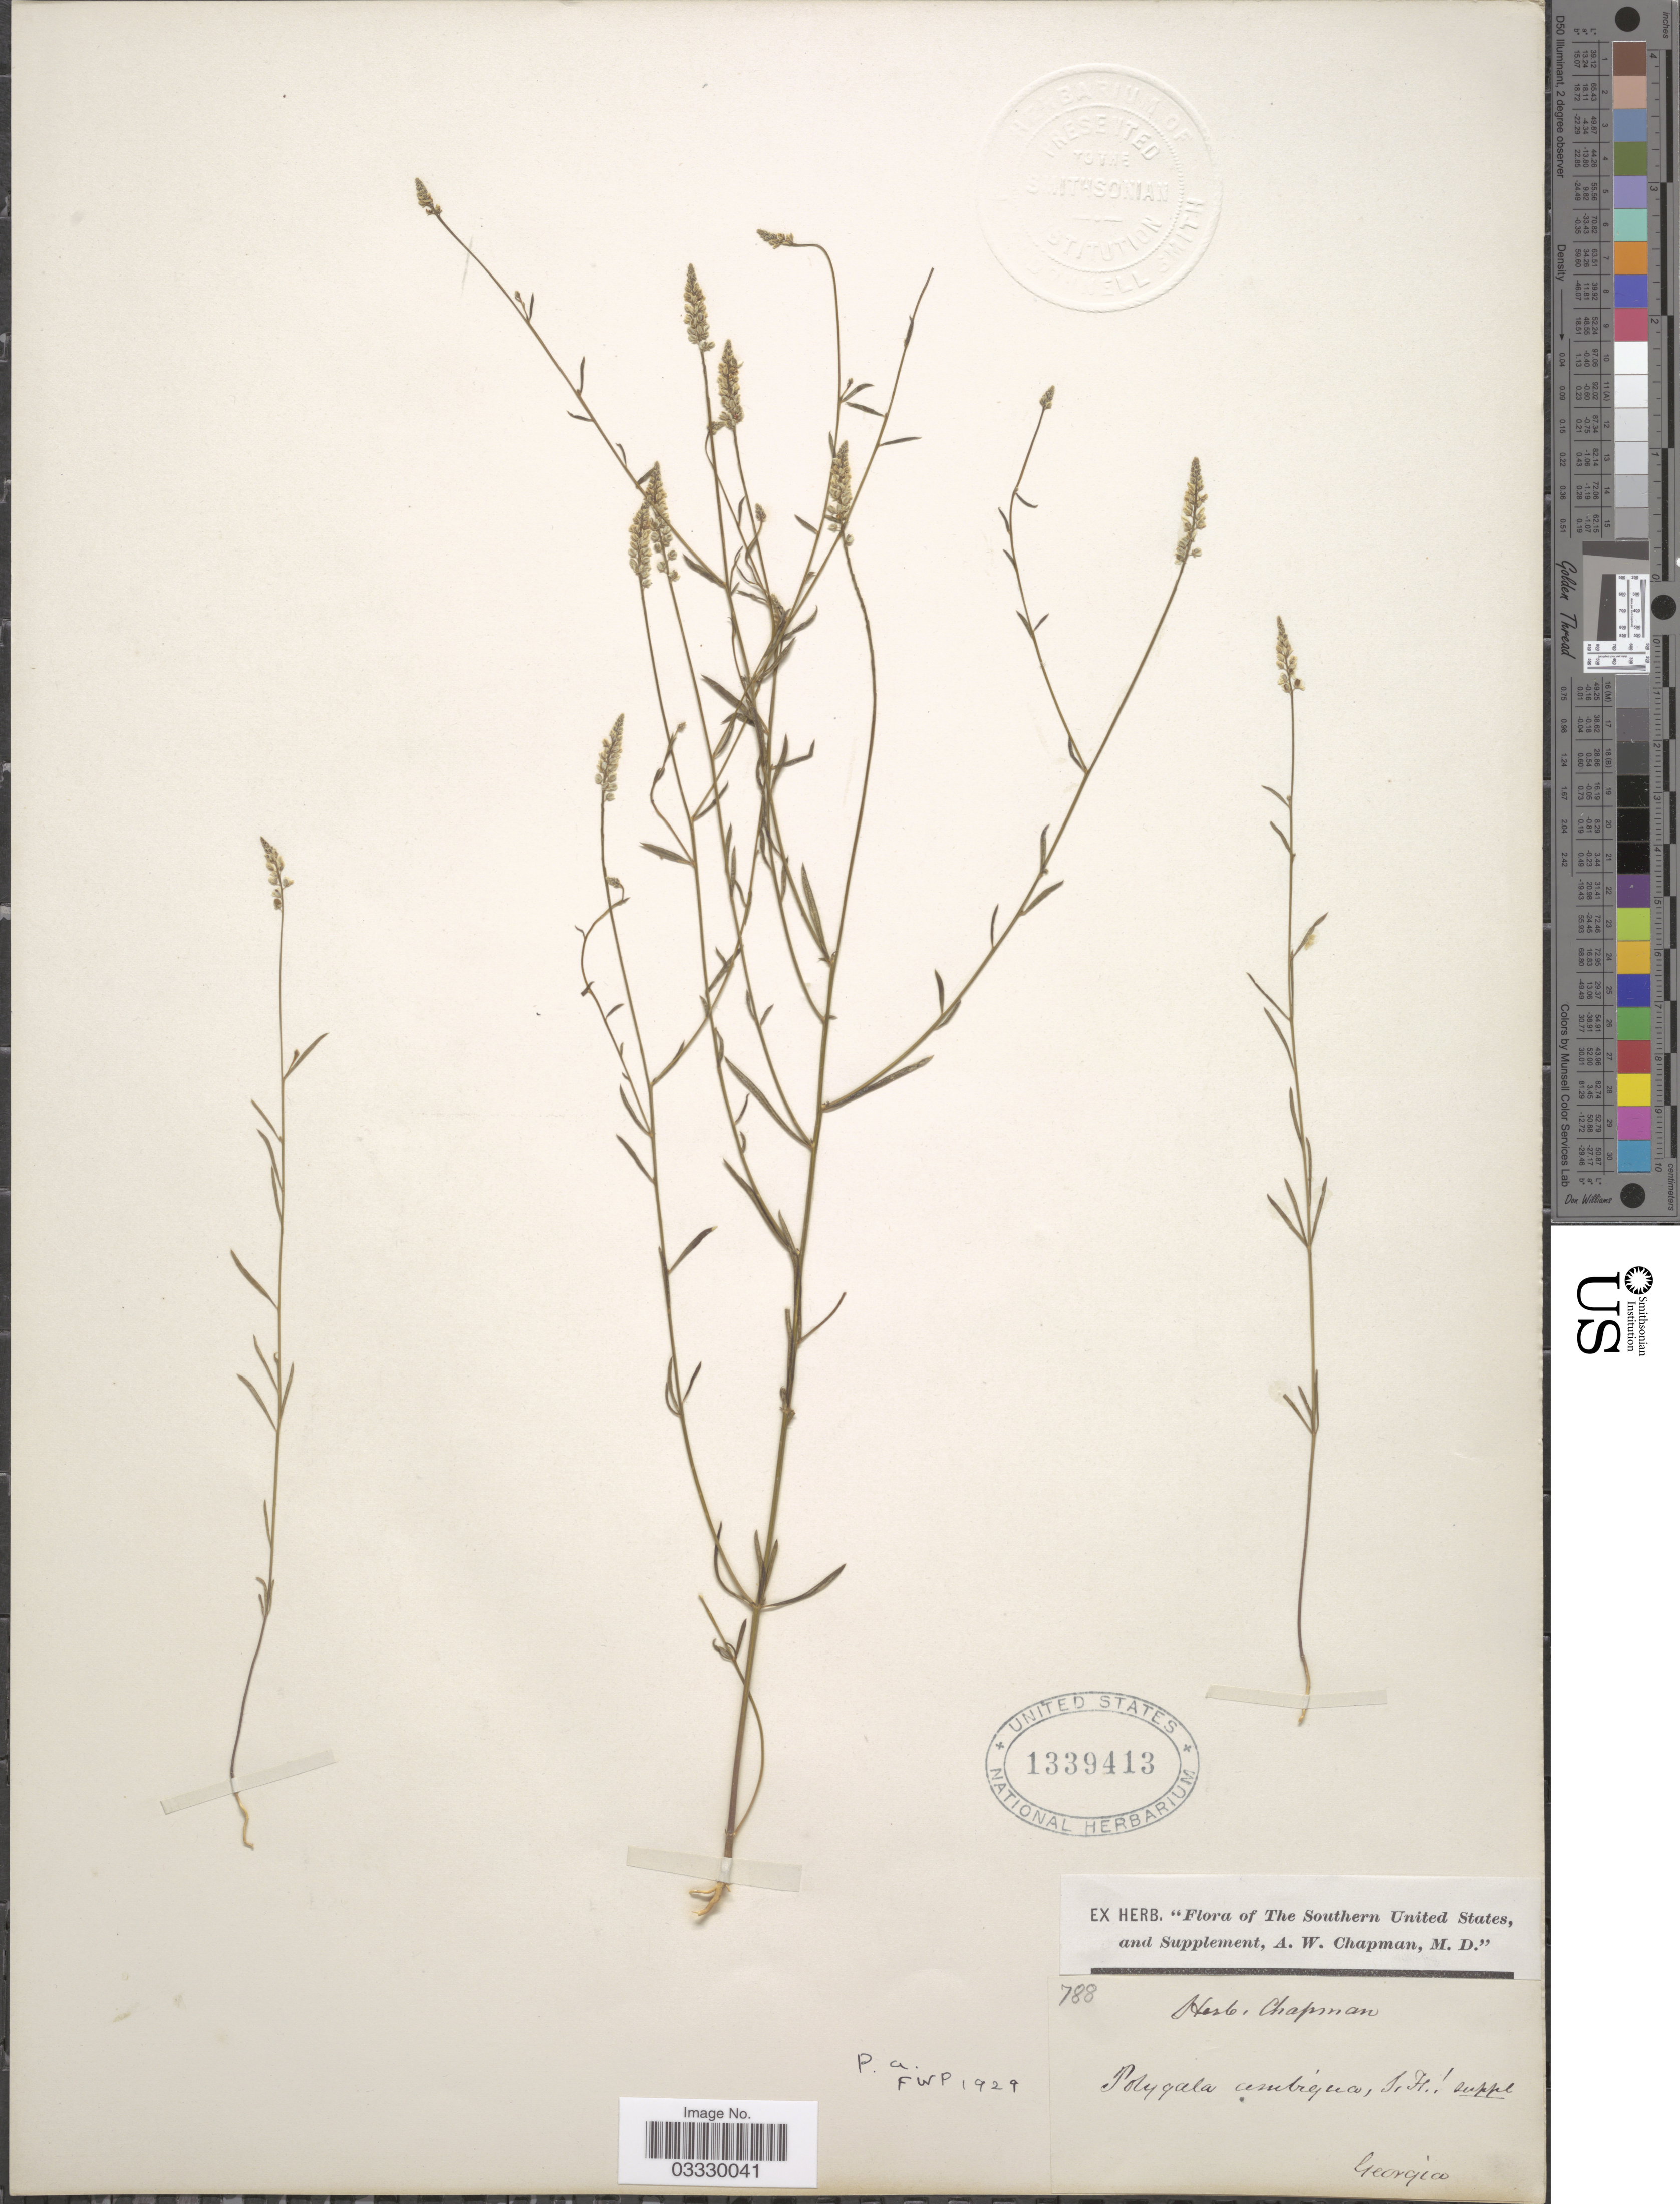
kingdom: Plantae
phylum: Tracheophyta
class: Magnoliopsida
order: Fabales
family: Polygalaceae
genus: Polygala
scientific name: Polygala ambigua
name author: Nutt.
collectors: A. W. Chapman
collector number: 788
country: United States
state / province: Georgia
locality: The Southern United States.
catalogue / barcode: US 1339413